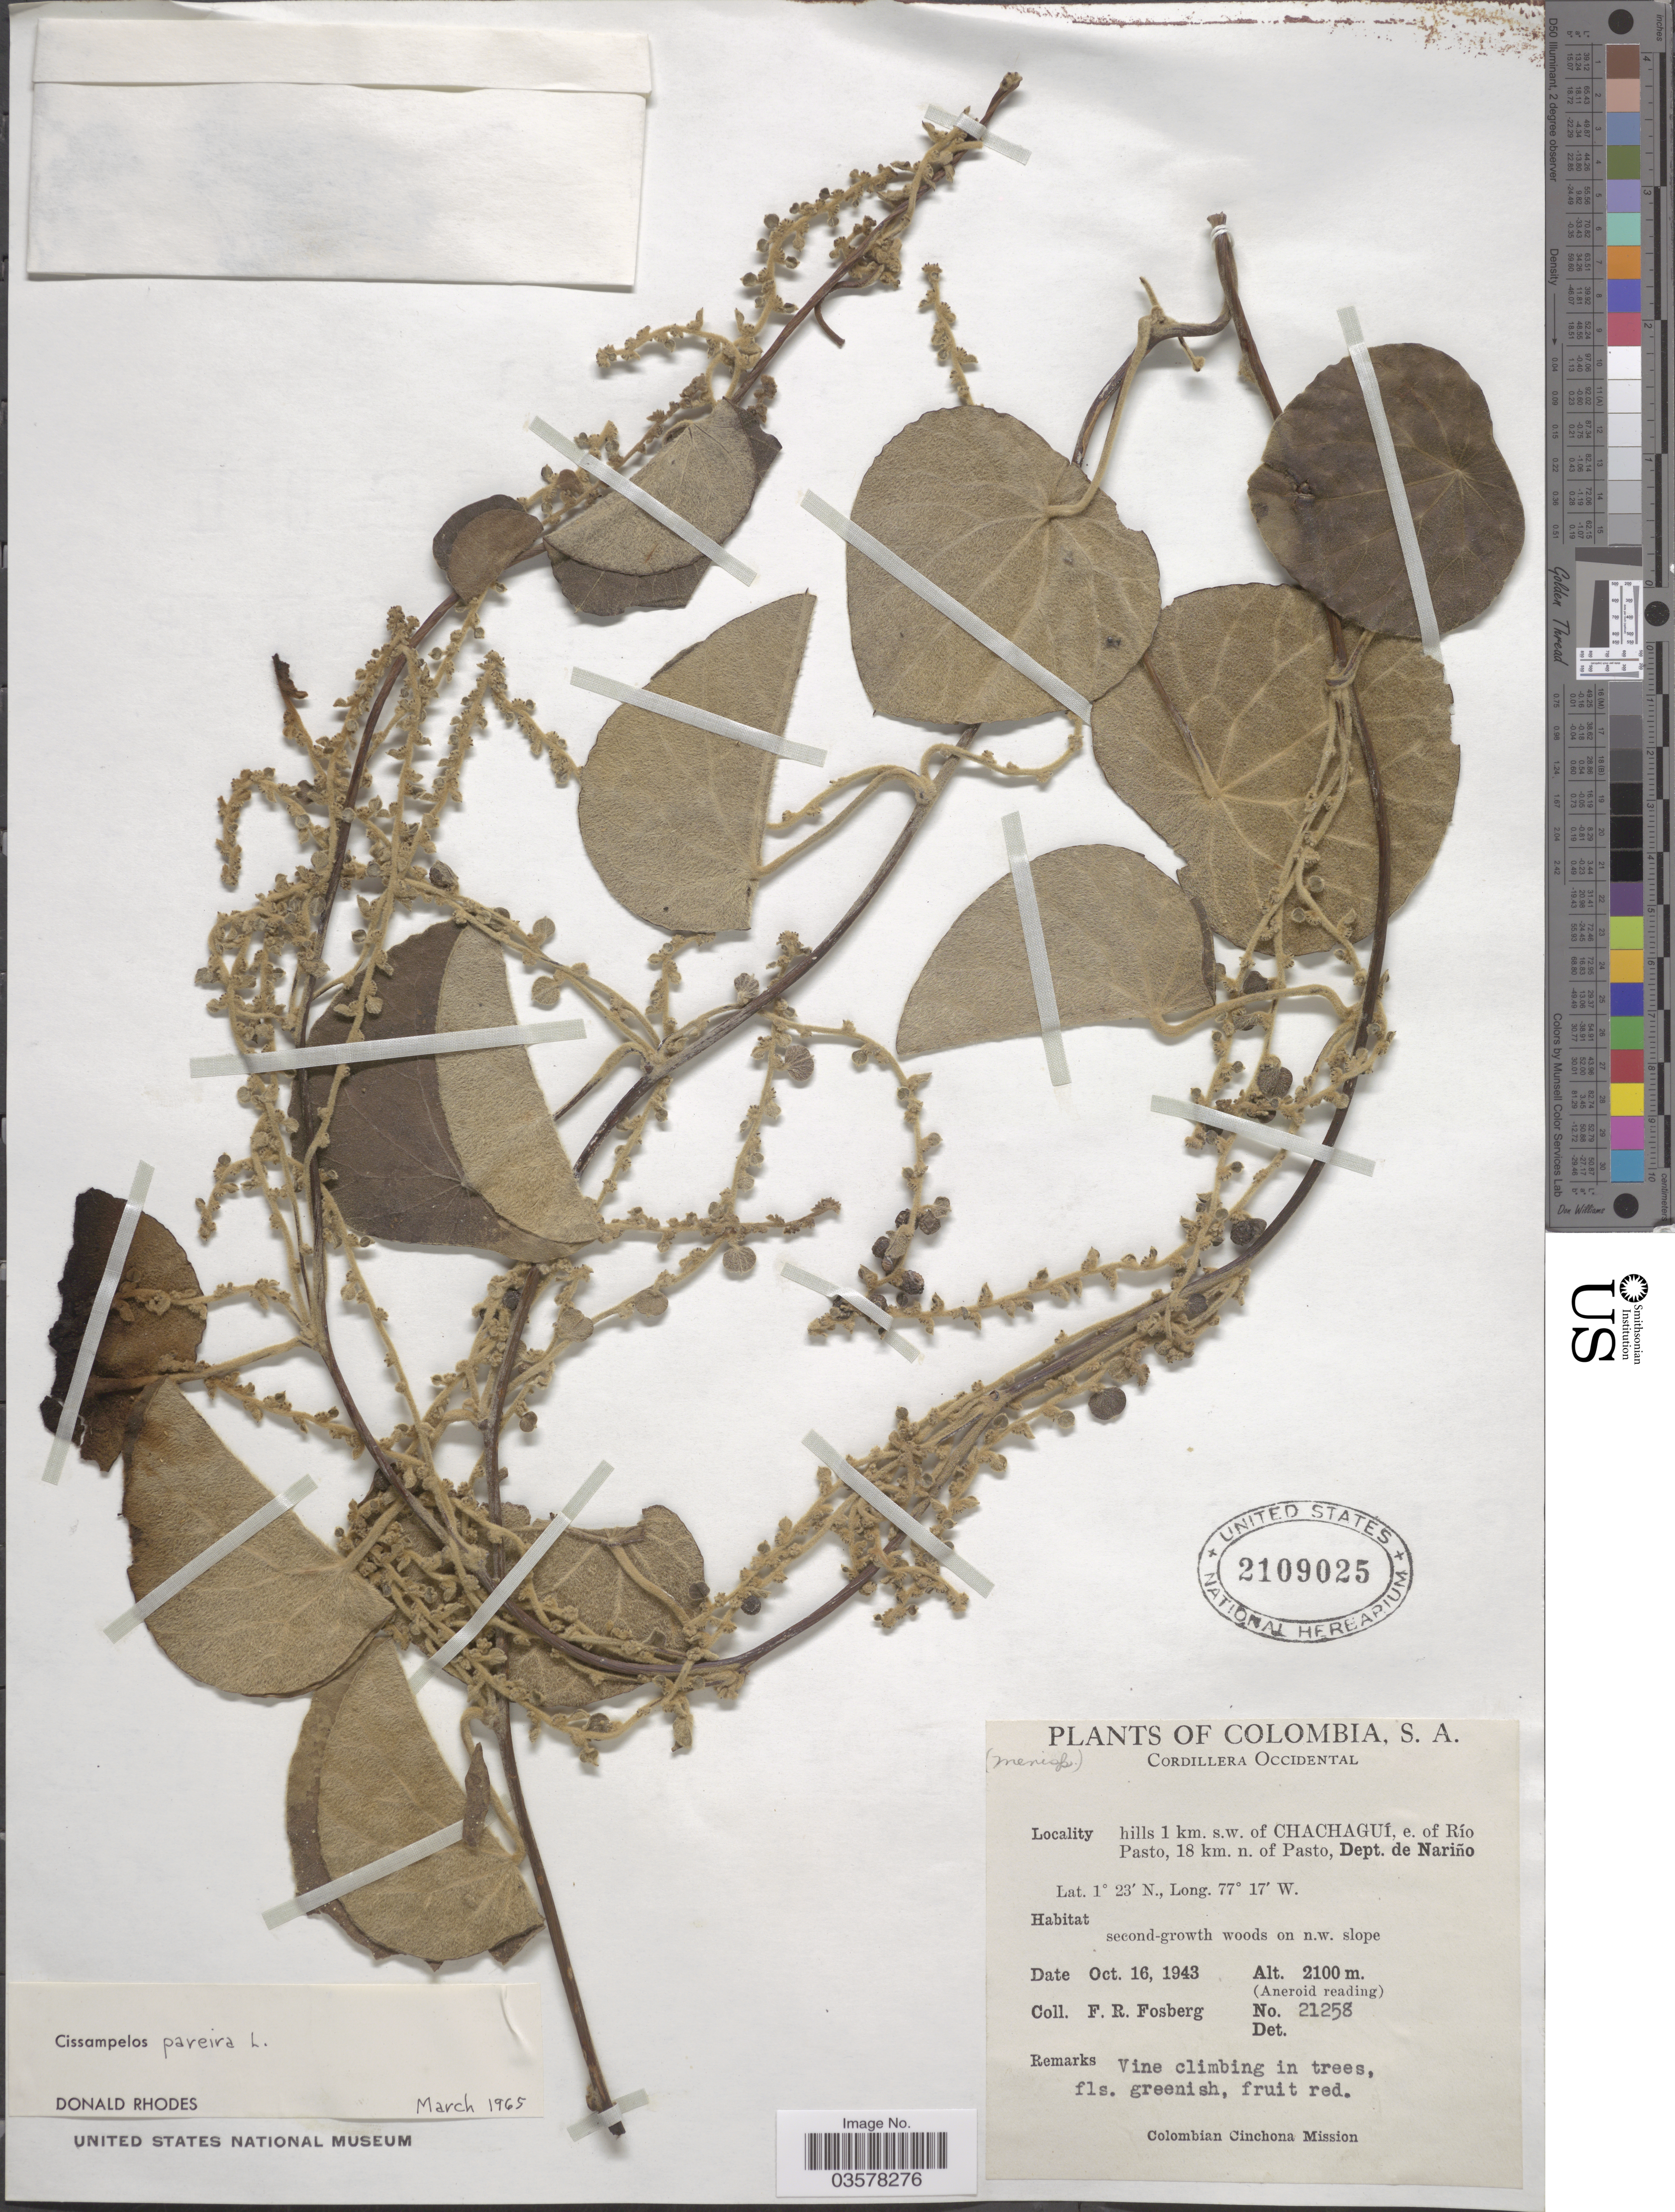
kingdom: Plantae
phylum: Tracheophyta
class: Magnoliopsida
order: Ranunculales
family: Menispermaceae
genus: Cissampelos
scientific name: Cissampelos pareira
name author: L.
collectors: F. R. Fosberg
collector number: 21258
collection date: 1943-10-16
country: Colombia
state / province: Nariño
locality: Cordillera Occidental. Hills 1 km. s.w. of Chachaguí, e. of Río Pasto, 18 km. n. of Pasto, Dept. de Nariño. Second-growth woods on n.w. slope.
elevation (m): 2100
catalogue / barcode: US 2109025